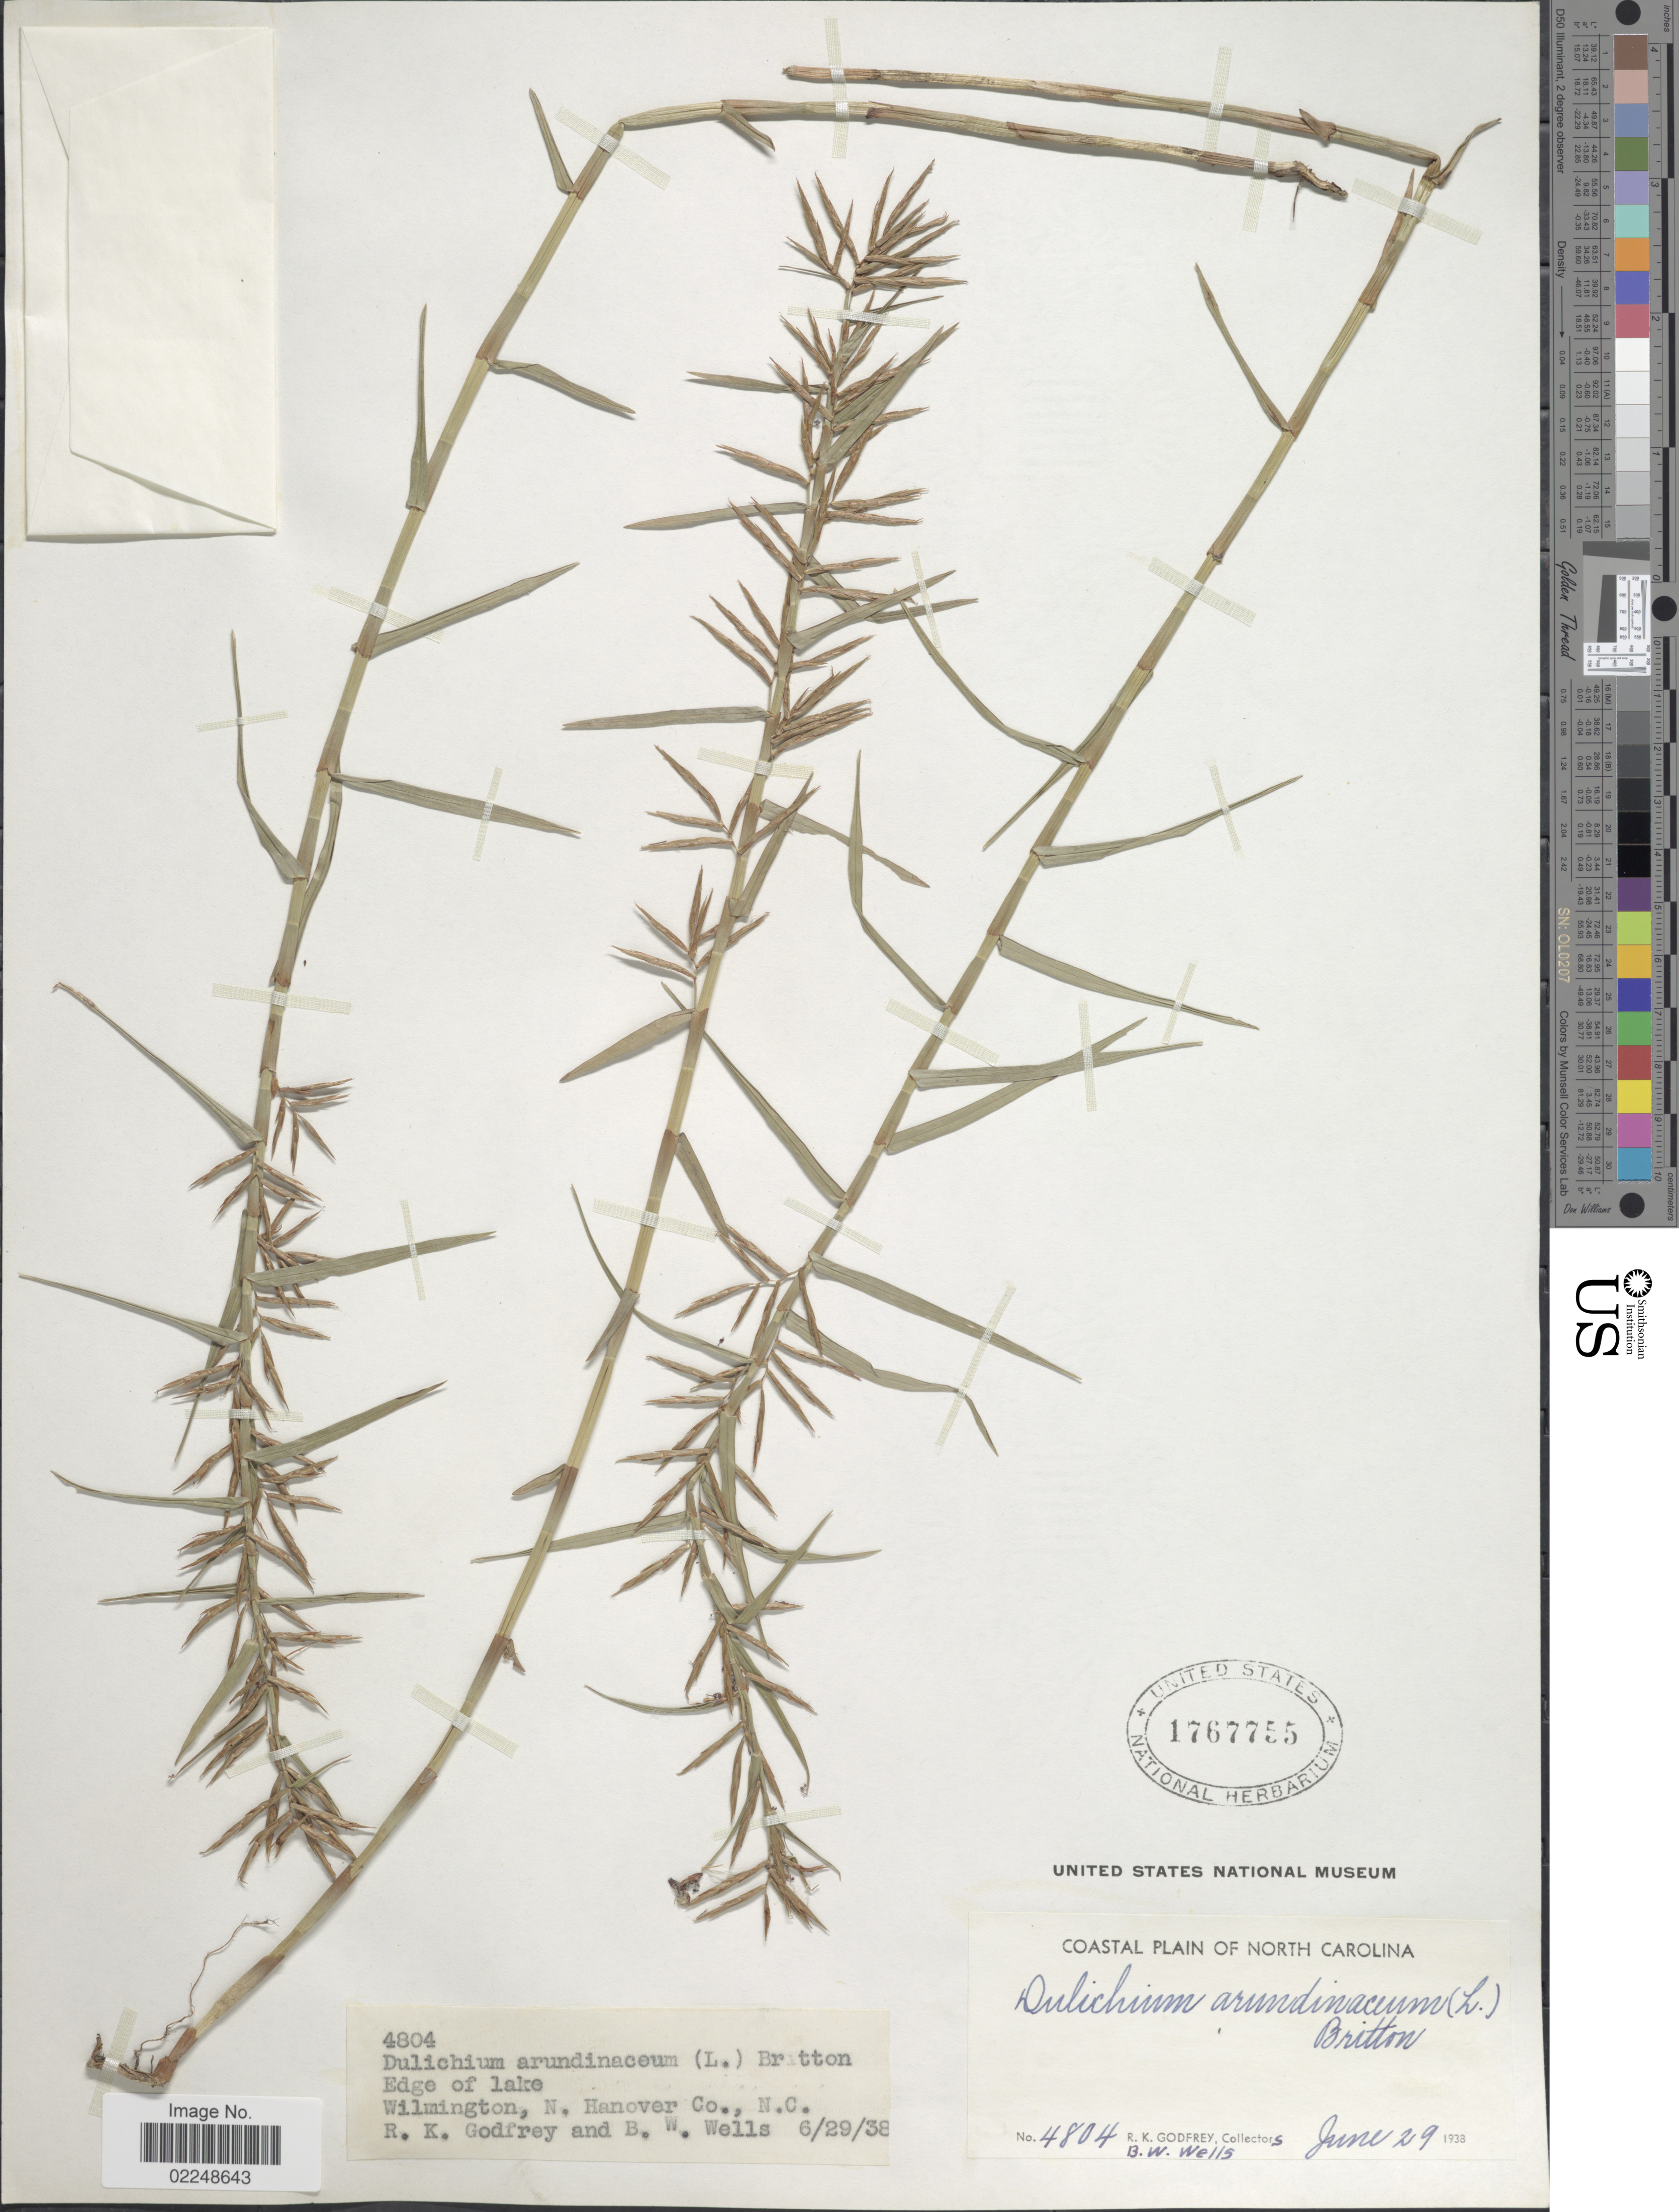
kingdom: Plantae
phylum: Tracheophyta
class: Liliopsida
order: Poales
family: Cyperaceae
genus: Dulichium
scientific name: Dulichium arundinaceum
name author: (L.) Britton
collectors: R. K. Godfrey & B. Wells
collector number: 4804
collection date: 1938-06-29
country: United States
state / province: North Carolina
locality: Edge of Lake Wilmington, N. Hanover Co.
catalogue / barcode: US 1767755